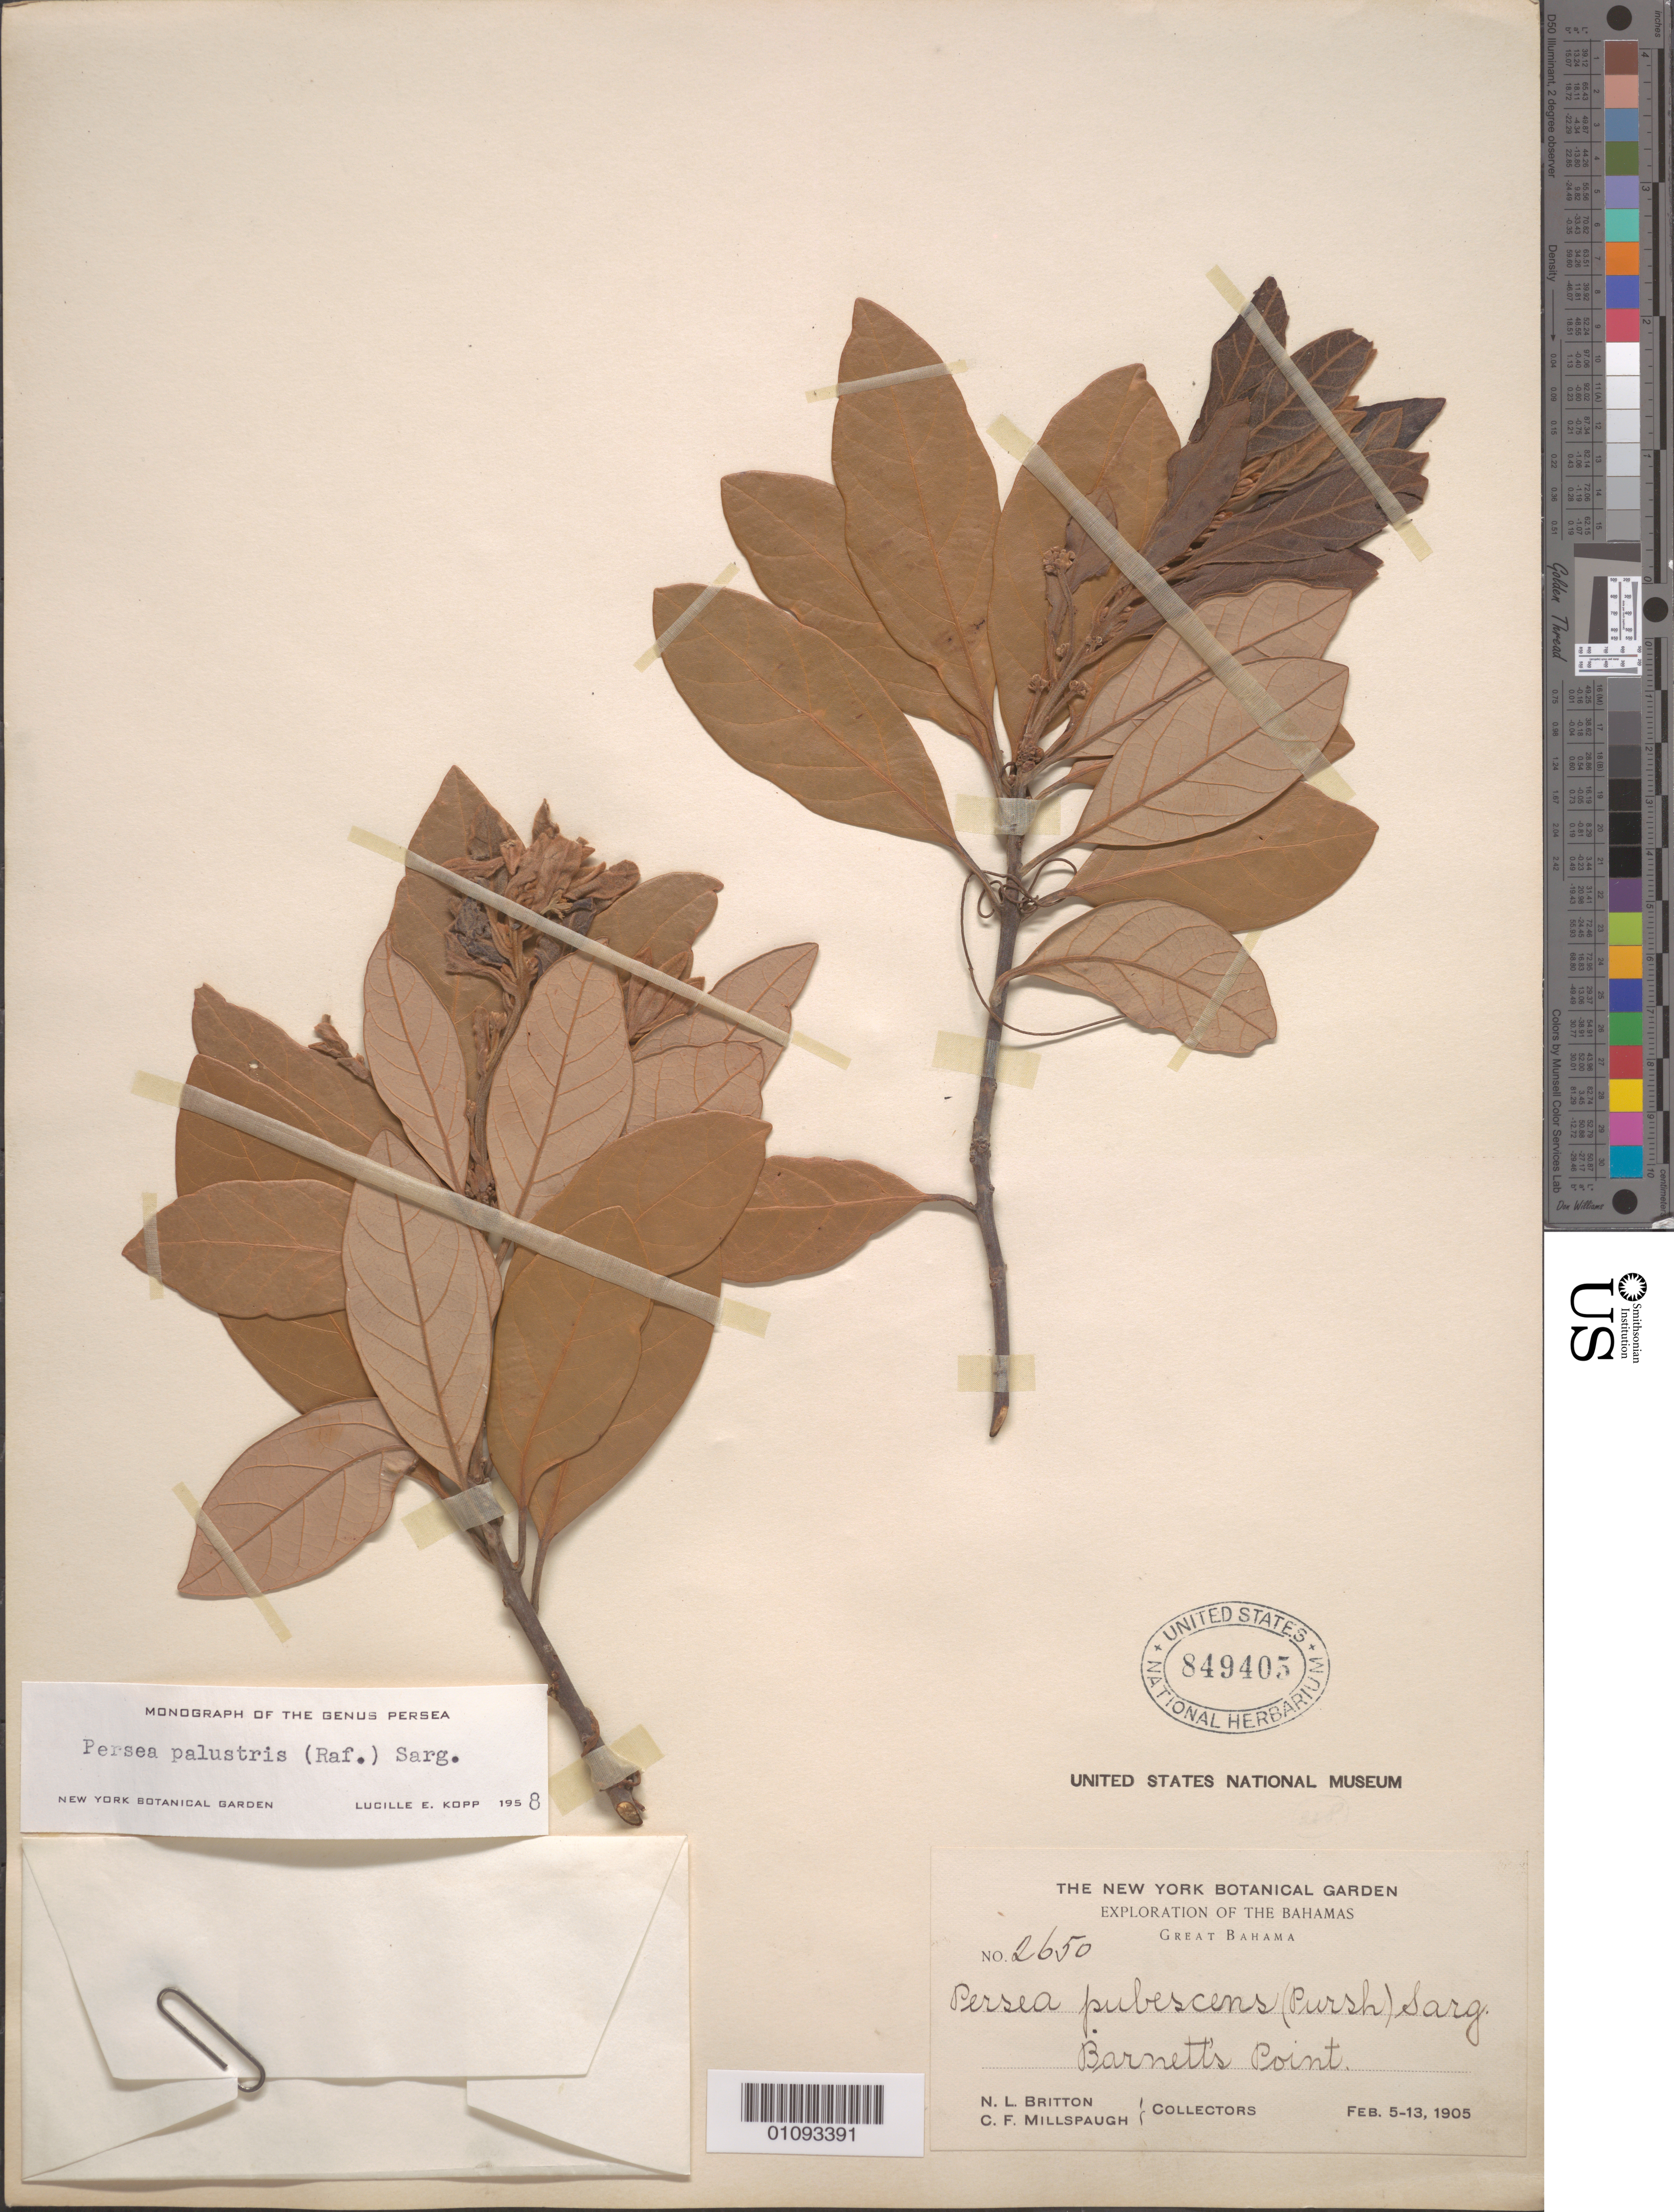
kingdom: Plantae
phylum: Tracheophyta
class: Magnoliopsida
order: Laurales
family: Lauraceae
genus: Persea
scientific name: Persea palustris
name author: (Raf.) Sarg.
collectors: N. Britton & C. F. Millspaugh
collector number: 2650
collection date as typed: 05 Feb 1905 to 13 Feb 1905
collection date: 1905-02-05/1905-02-13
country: Bahamas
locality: Barnett's Point.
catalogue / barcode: US 849405